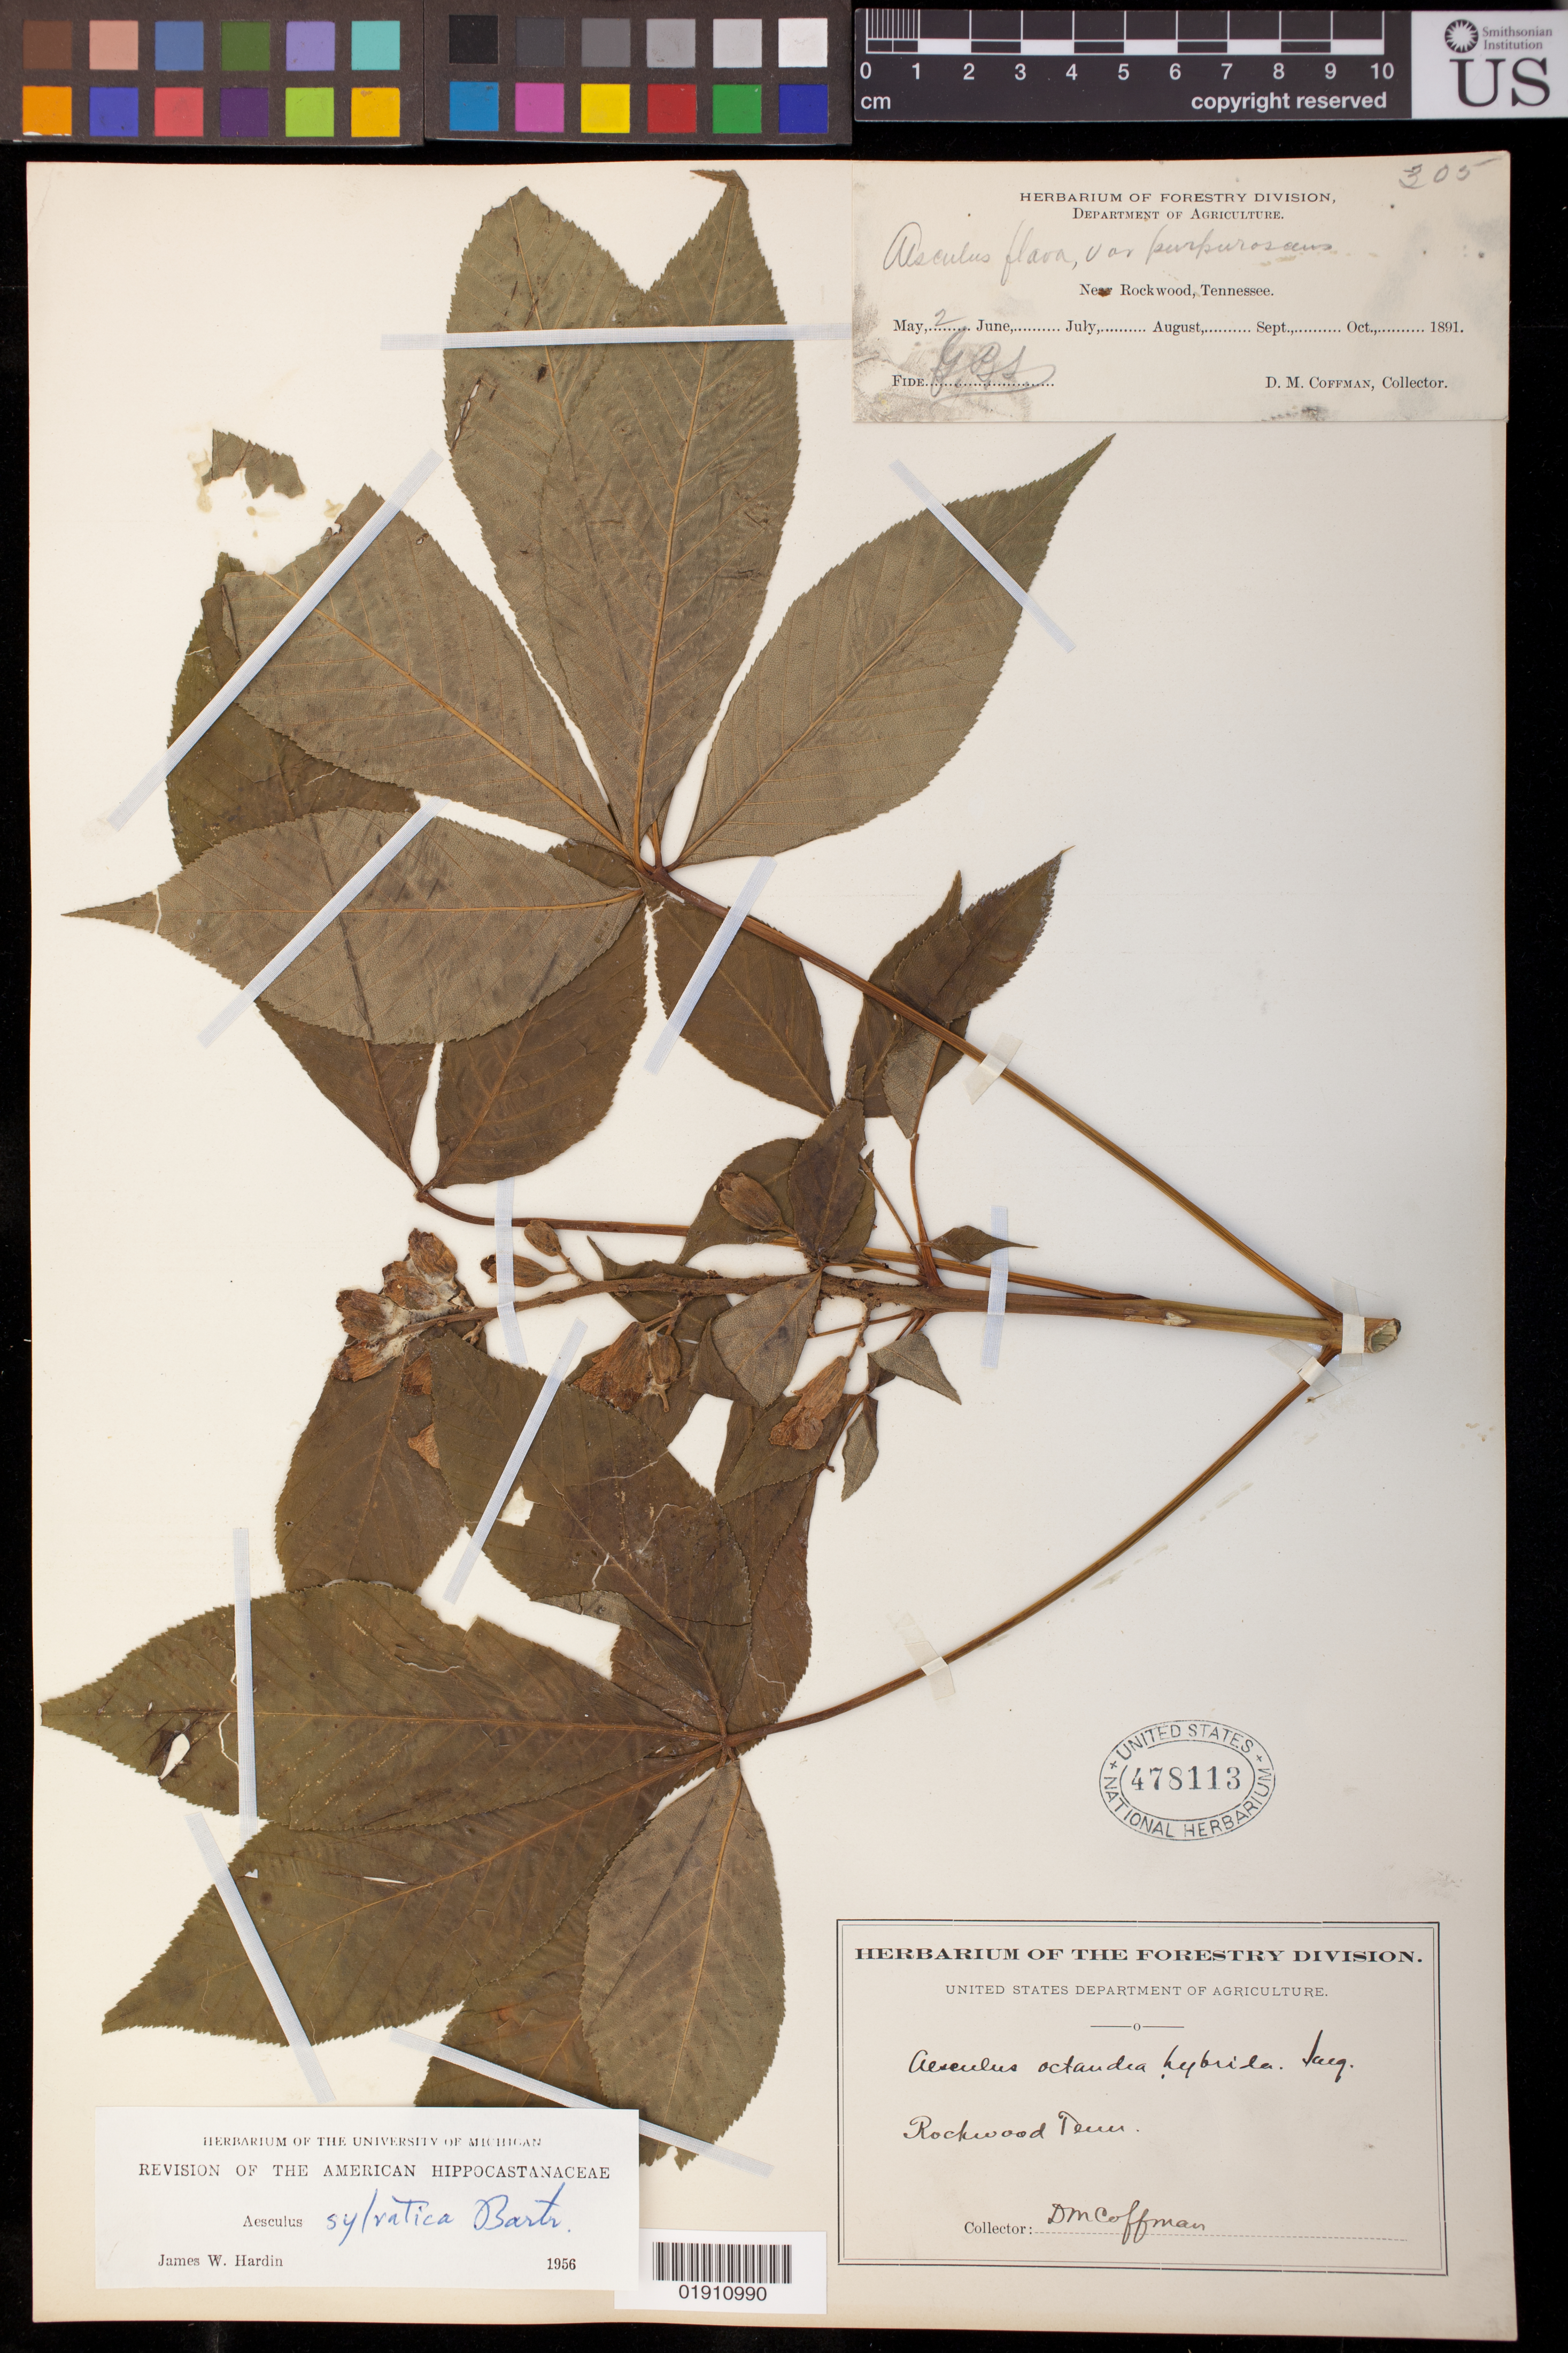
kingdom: Plantae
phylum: Tracheophyta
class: Magnoliopsida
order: Sapindales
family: Sapindaceae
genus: Aesculus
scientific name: Aesculus sylvatica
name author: W. Bartram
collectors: D. M. Coffman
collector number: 305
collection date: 1891-05-02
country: United States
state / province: Tennessee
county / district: Roane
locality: Near Rockwood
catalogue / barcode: US 478113